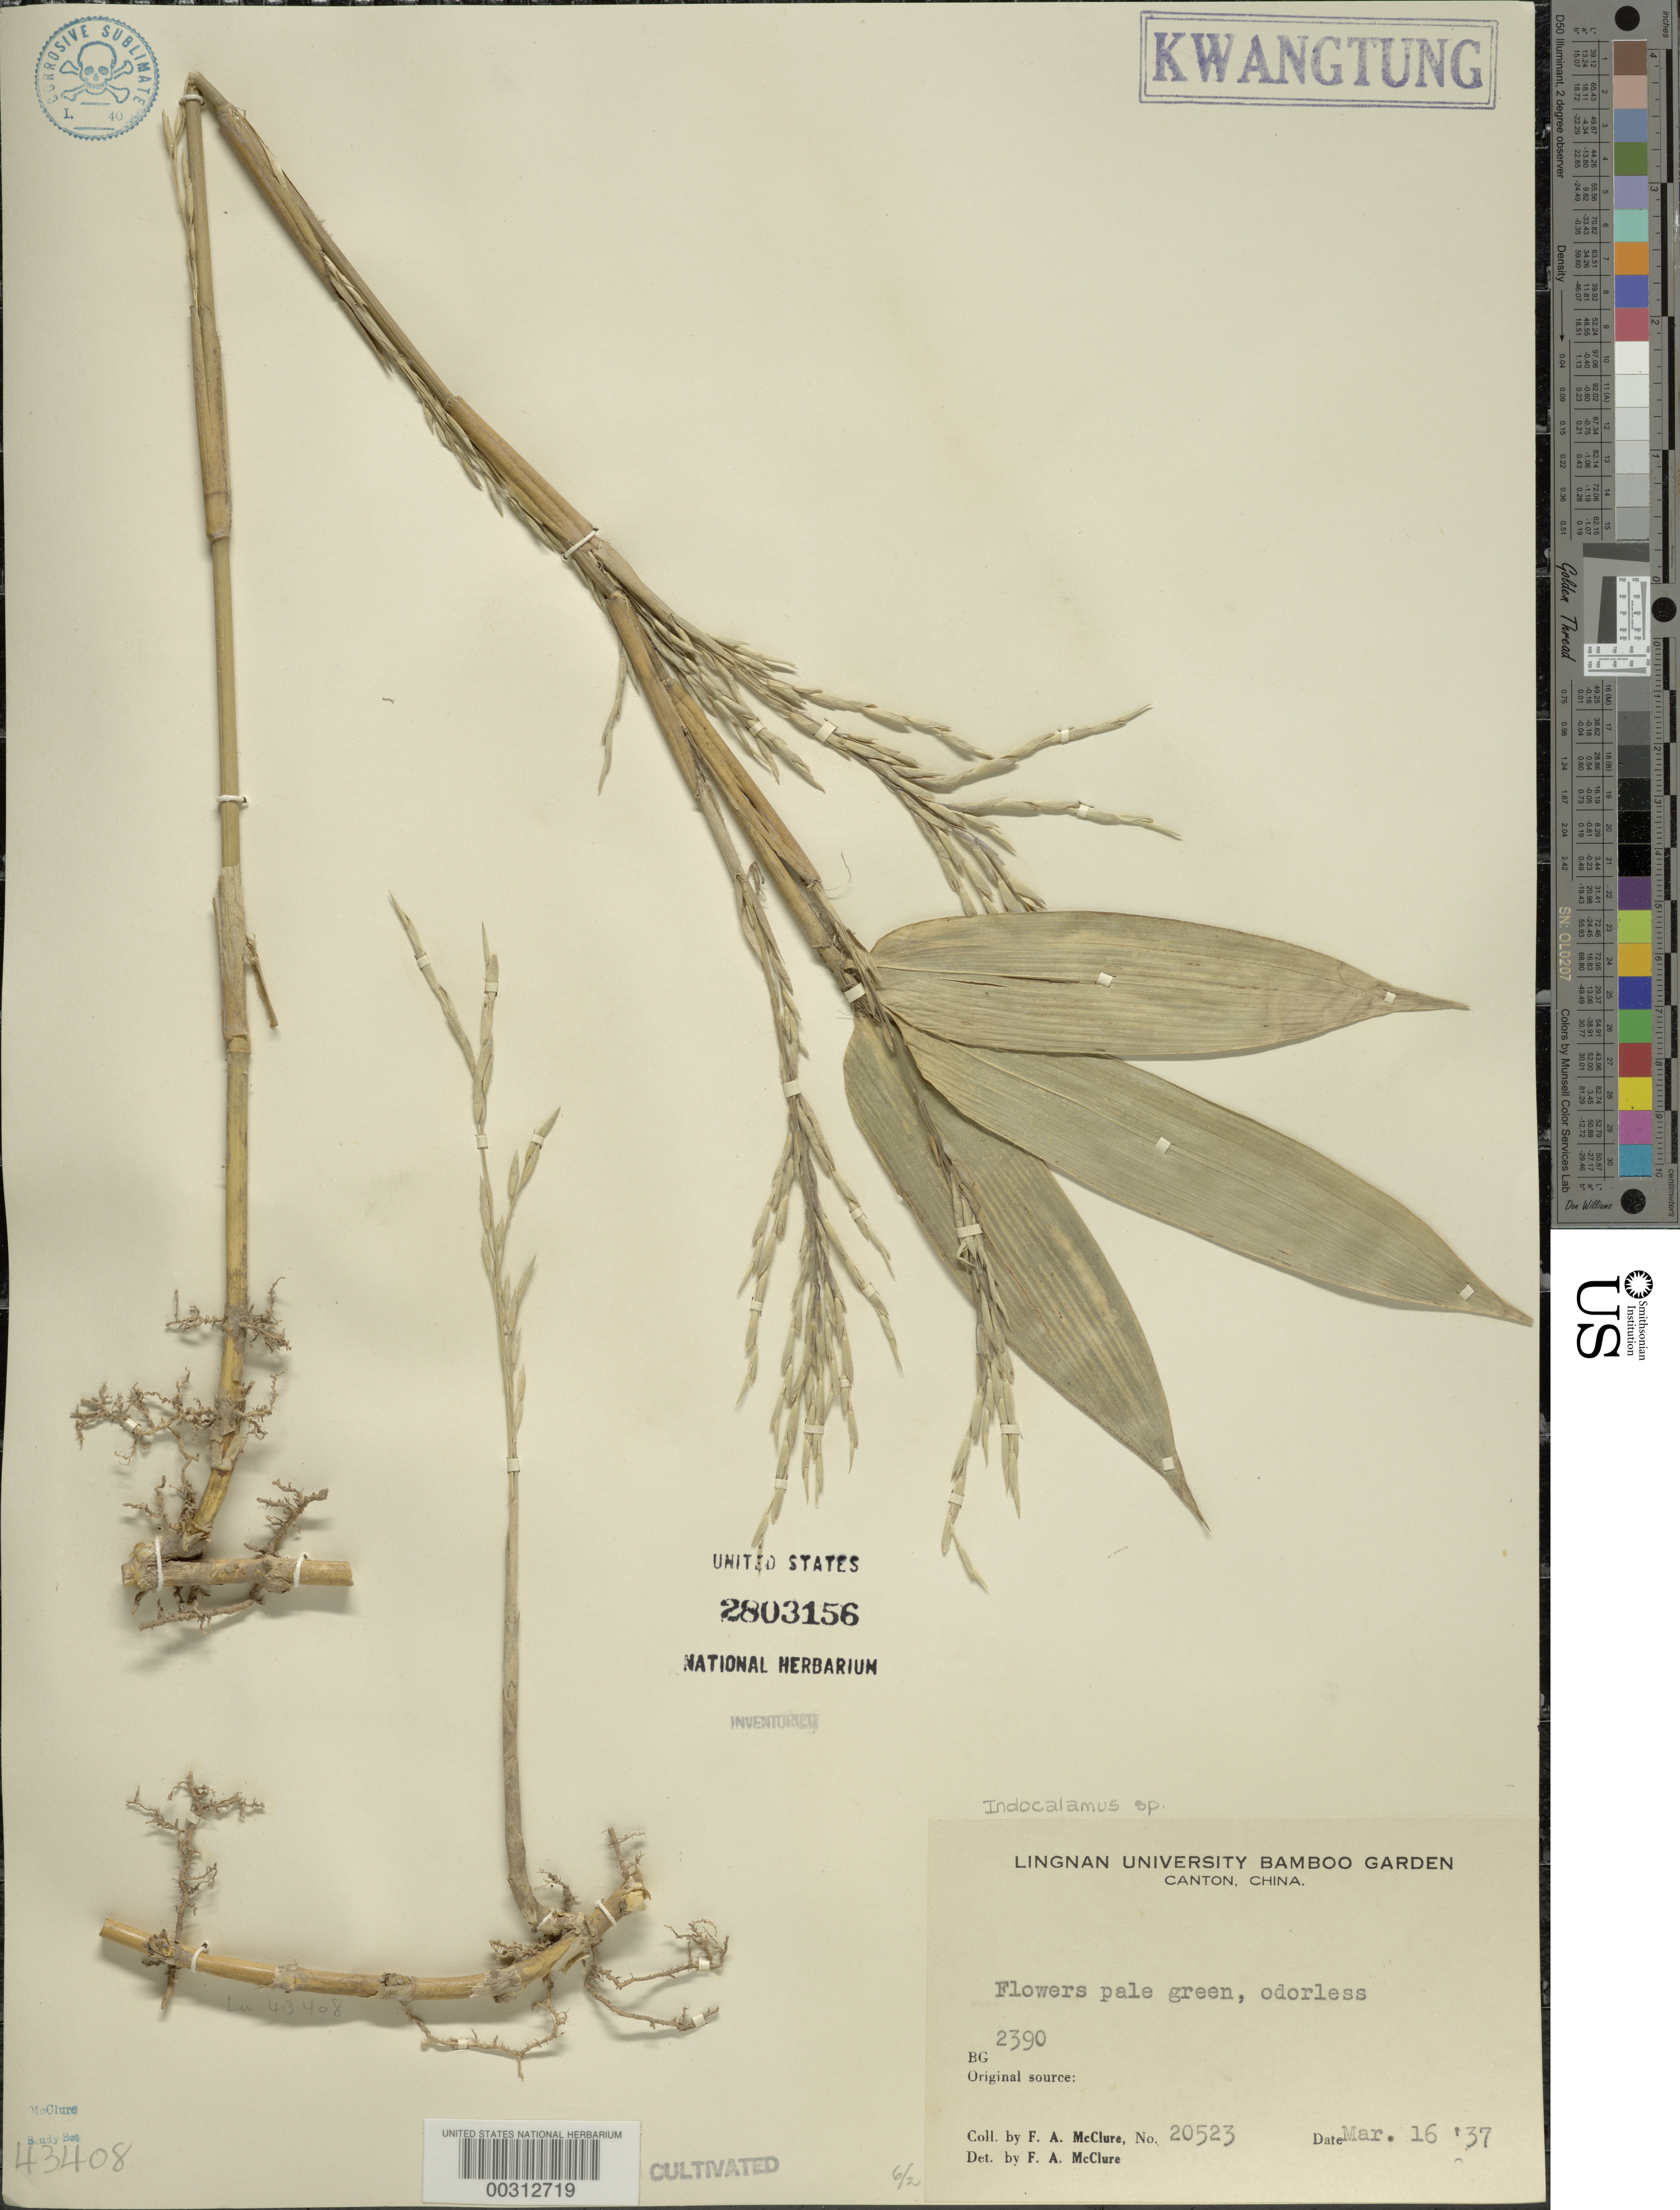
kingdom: Plantae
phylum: Tracheophyta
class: Liliopsida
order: Poales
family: Poaceae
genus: Indocalamus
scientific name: Indocalamus sp.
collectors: F. A. McClure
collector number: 20523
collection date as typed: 16 Mar 1937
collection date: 1937-03-16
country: China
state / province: Guangdong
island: Honam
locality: Lingnan univ. bg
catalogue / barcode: US 2803156